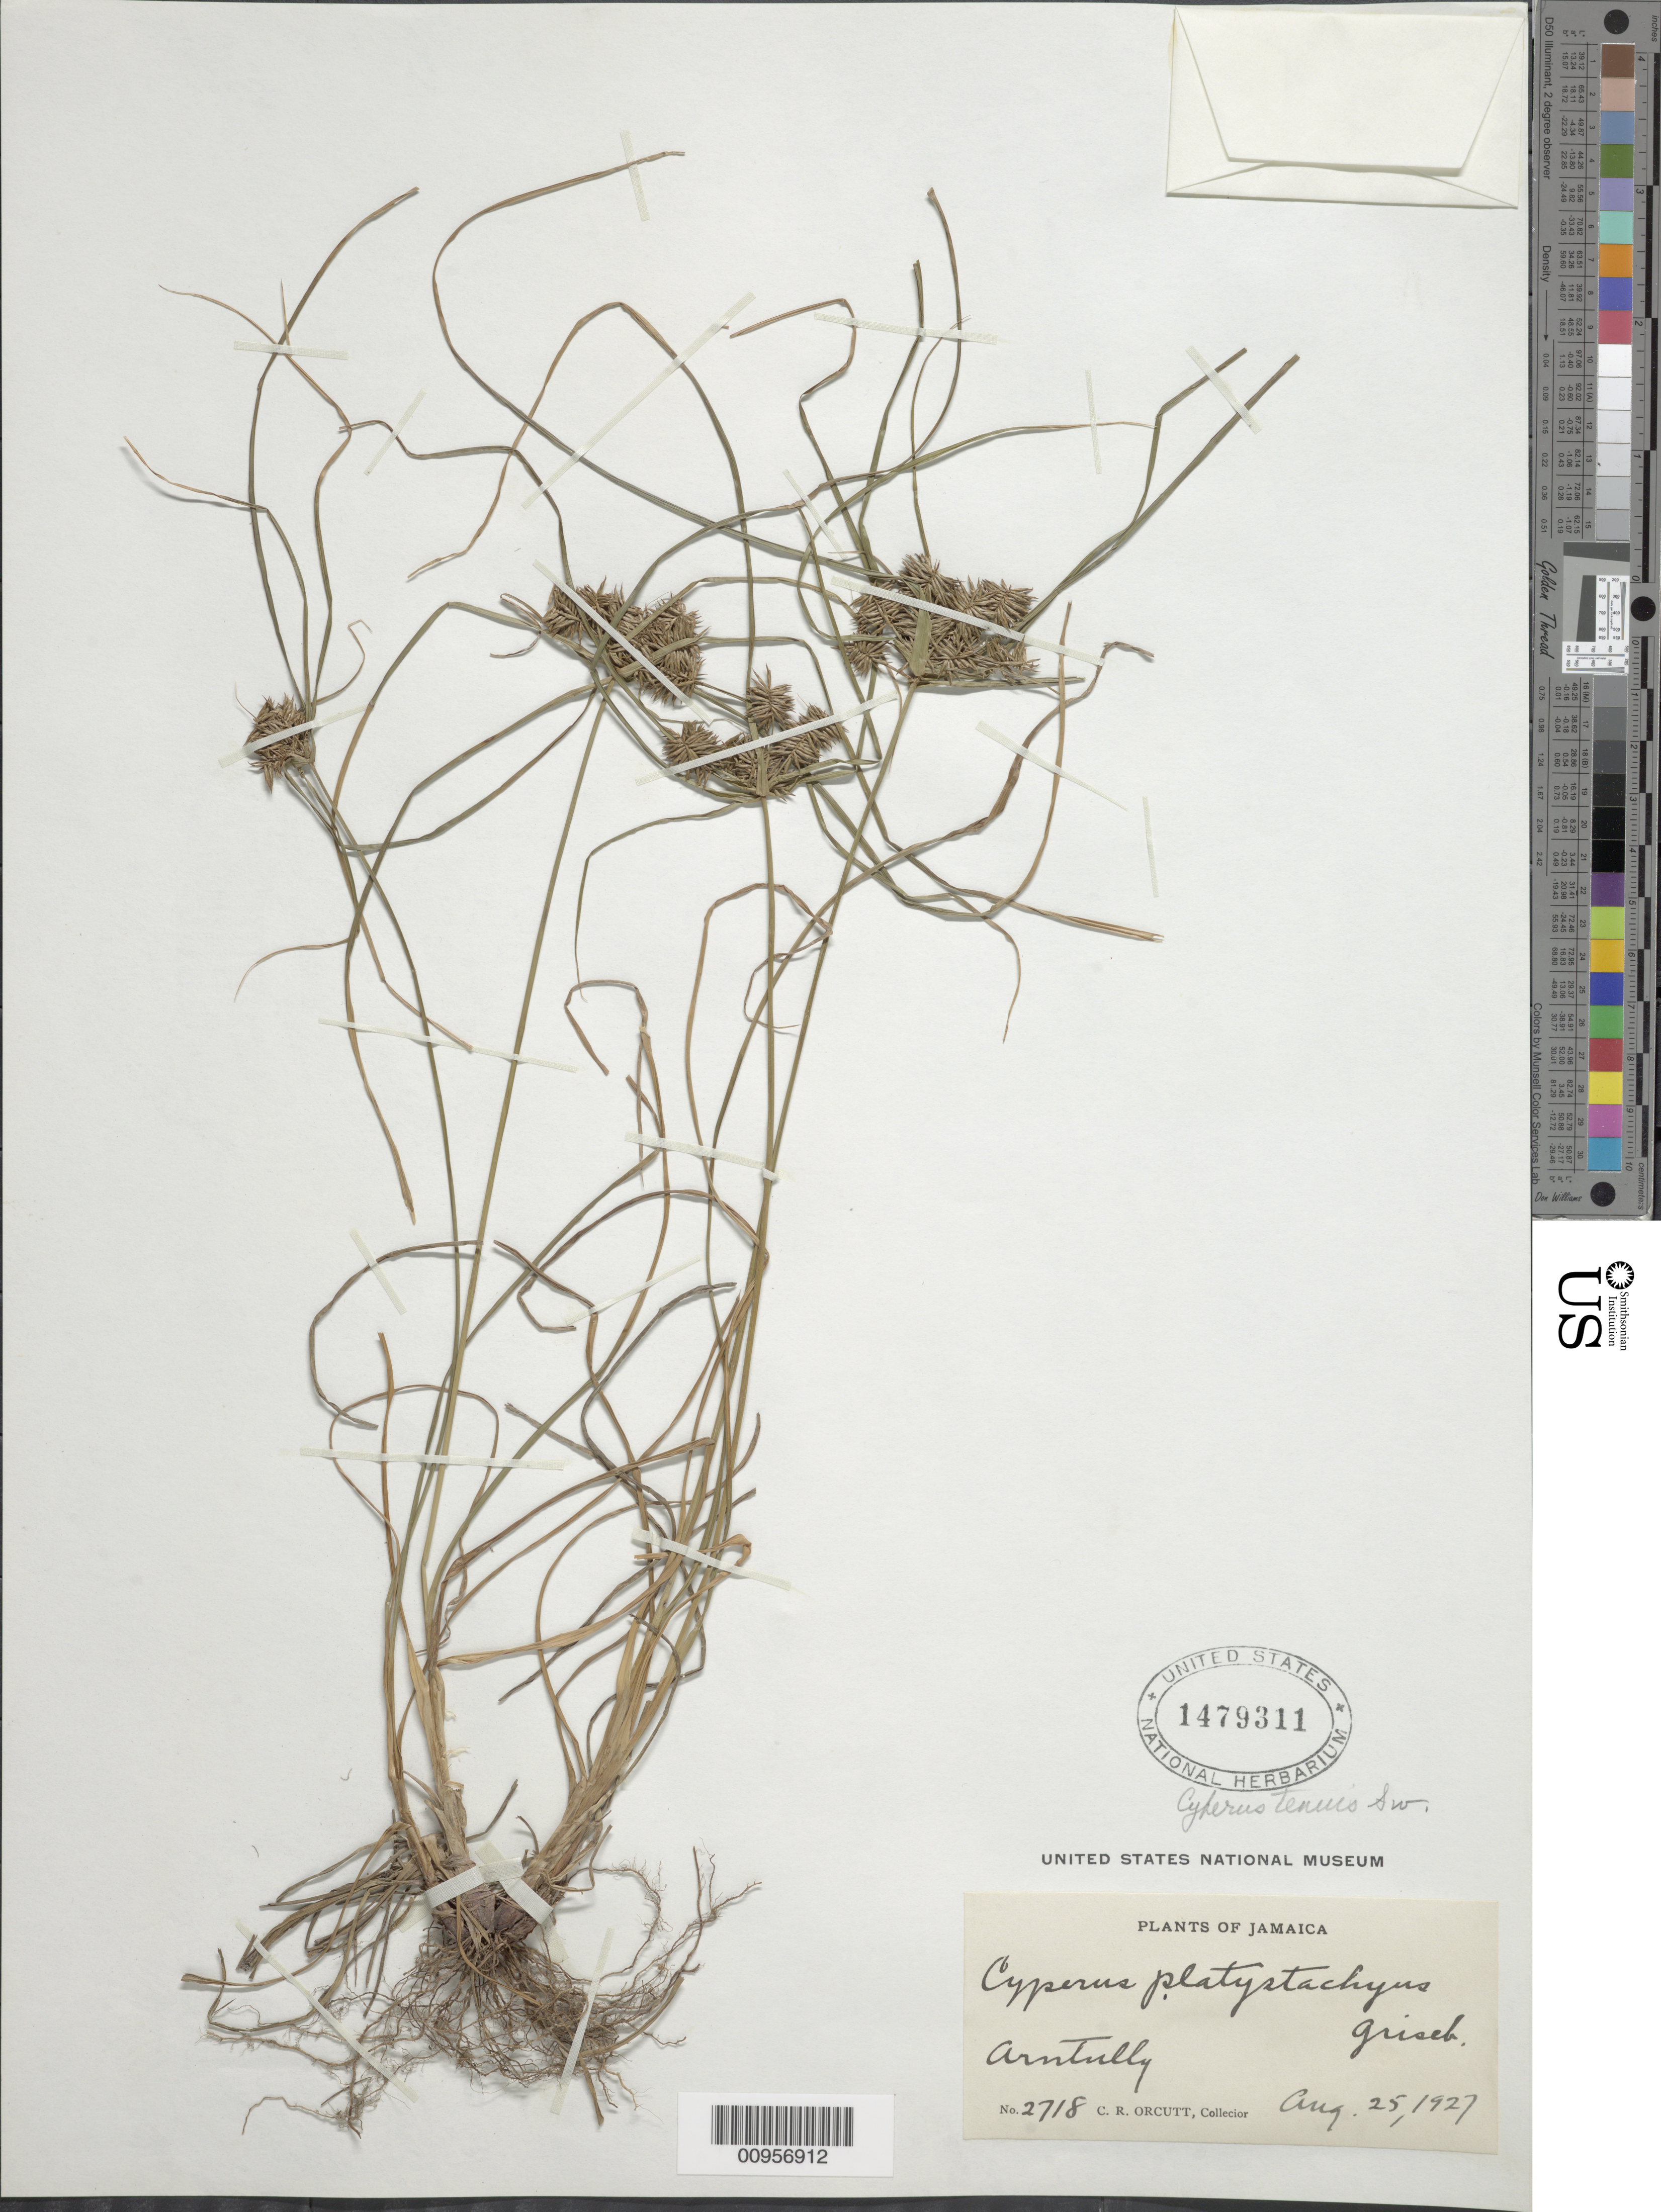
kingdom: Plantae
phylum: Tracheophyta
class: Liliopsida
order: Poales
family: Cyperaceae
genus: Cyperus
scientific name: Cyperus tenuis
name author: Sw.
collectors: C. R. Orcutt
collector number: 2718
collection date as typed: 25 Aug 1927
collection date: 1927-08-25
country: Jamaica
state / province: Saint Thomas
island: Jamaica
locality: Arntully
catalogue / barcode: US 1479311